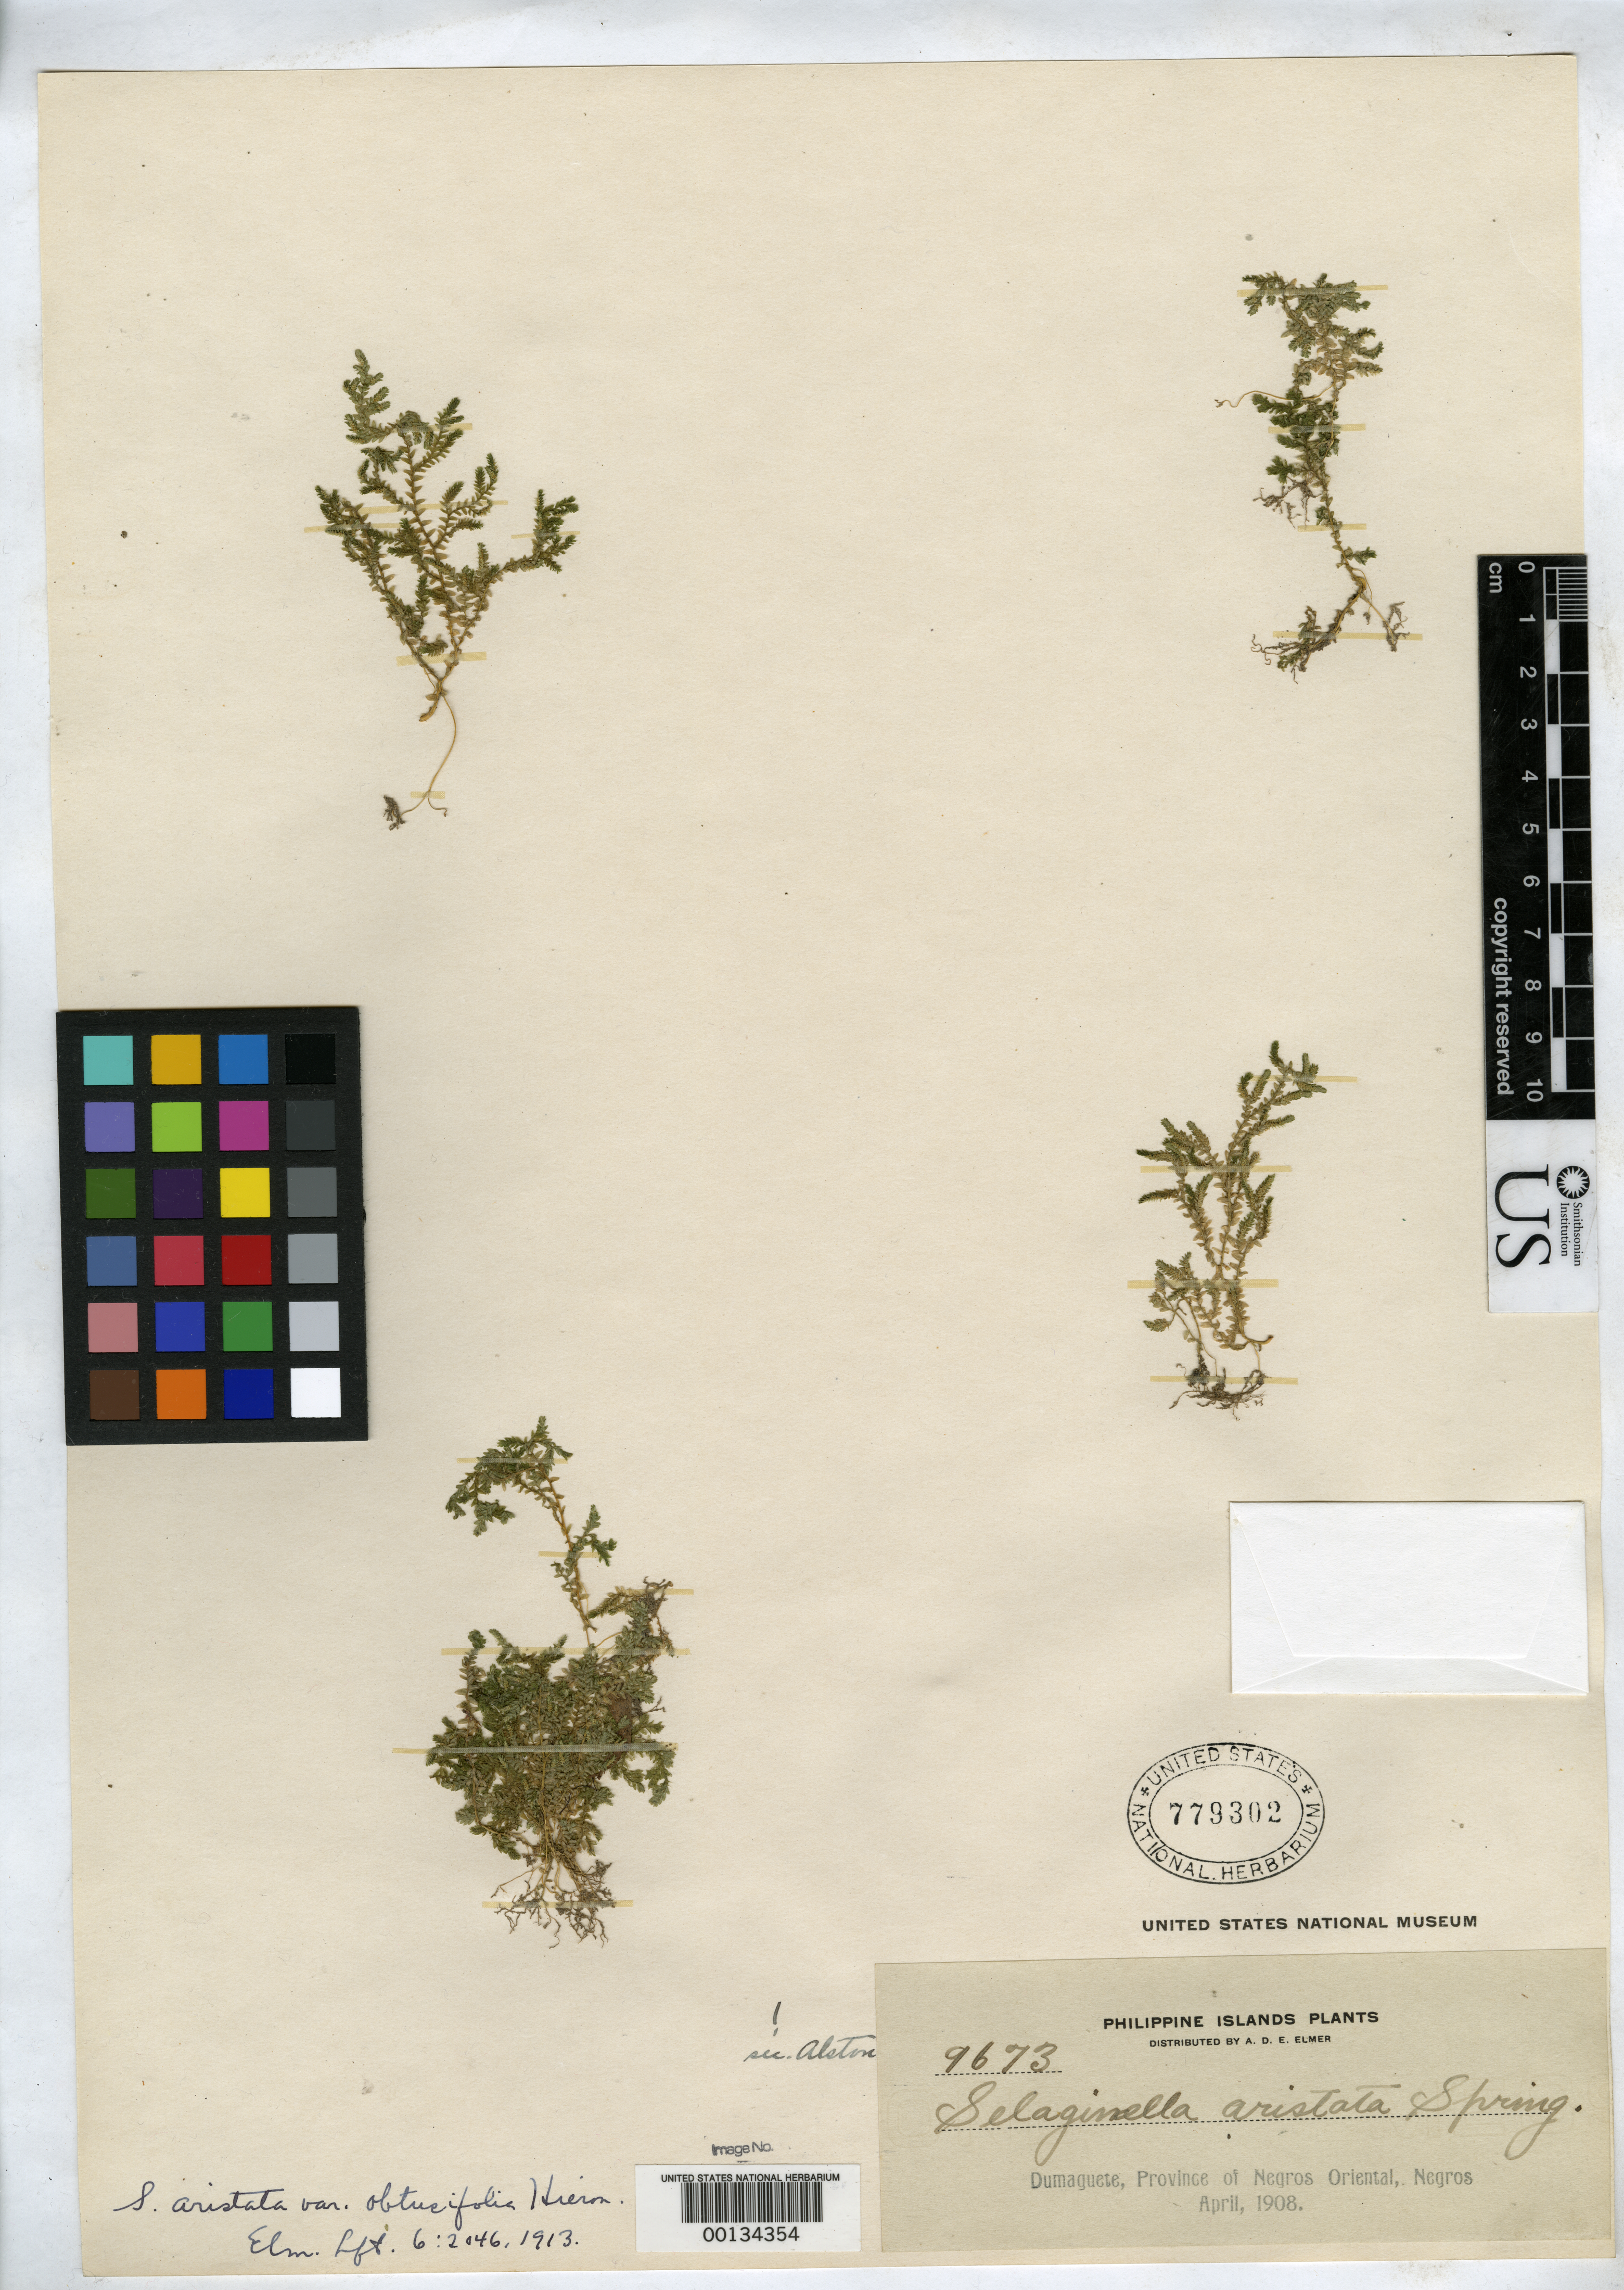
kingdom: Plantae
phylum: Tracheophyta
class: Lycopodiopsida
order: Selaginellales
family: Selaginellaceae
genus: Selaginella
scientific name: Selaginella aristata var. obtusifolia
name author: Hieron. in Elmer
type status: Isotype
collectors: A. D. E. Elmer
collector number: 9673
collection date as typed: Apr 1908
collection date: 1908-04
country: Philippines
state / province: Central Visayas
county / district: Negros Oriental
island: Negros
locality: Dumaquete.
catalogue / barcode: US 779302